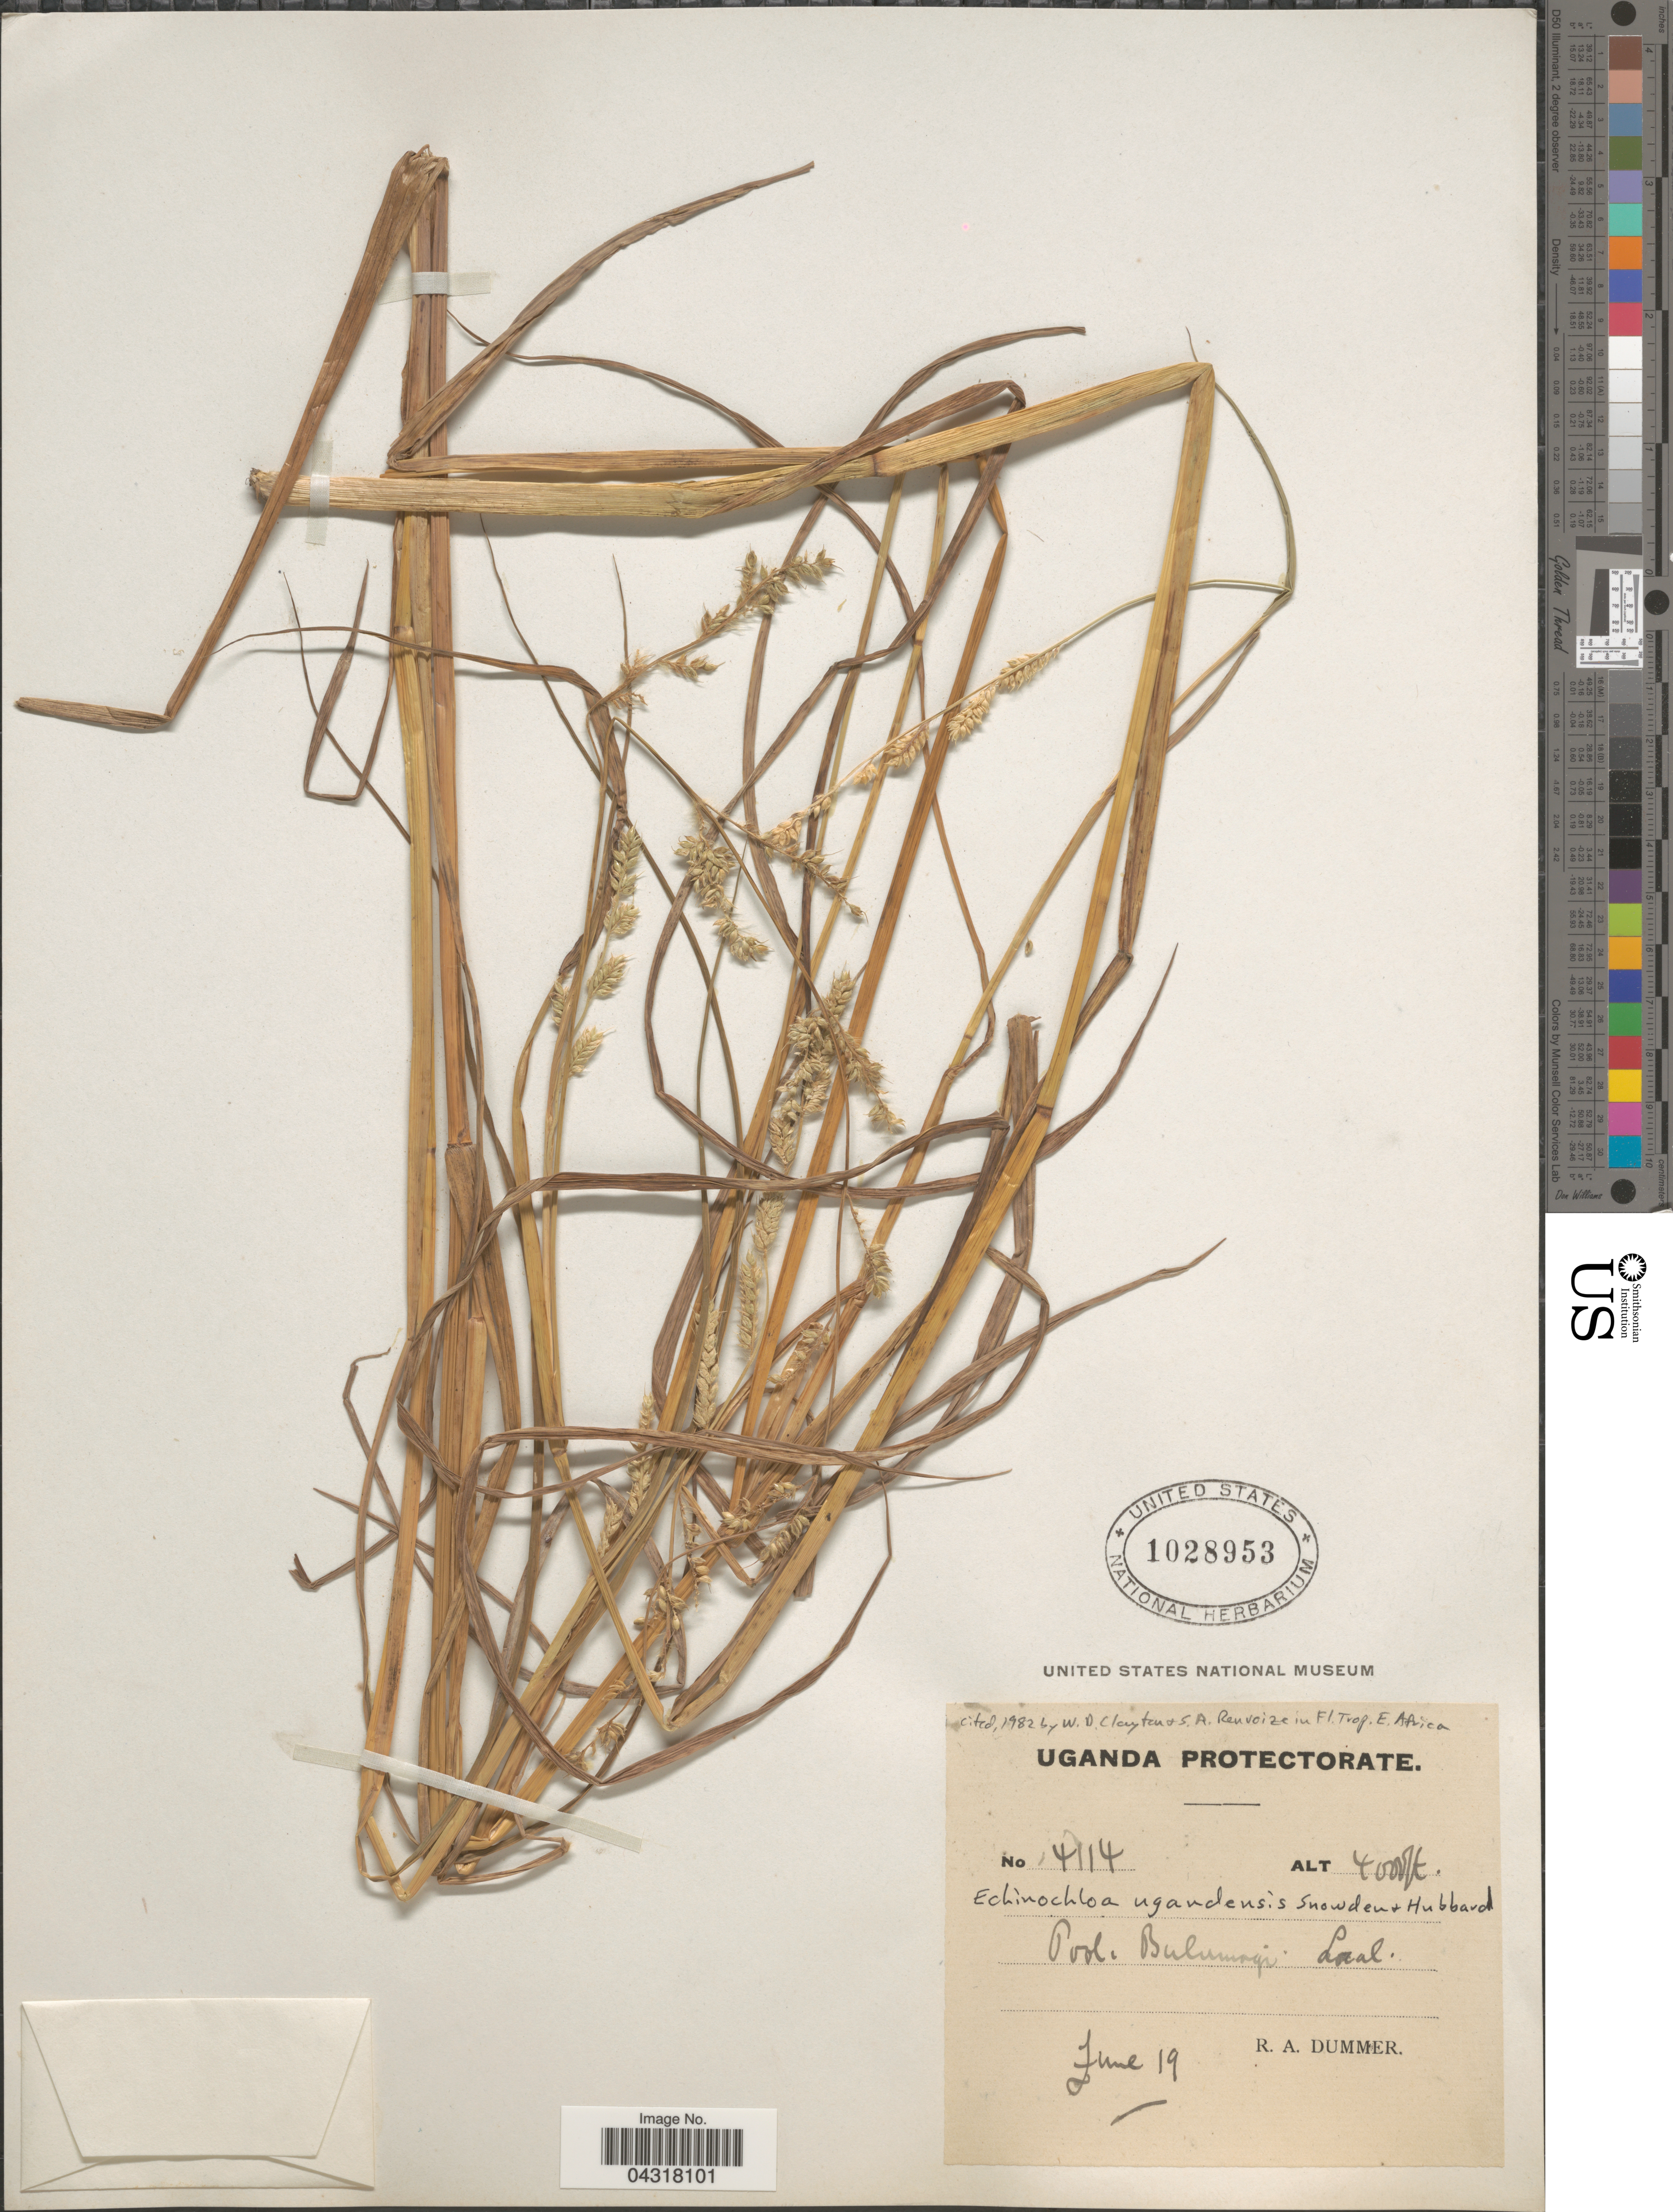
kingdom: Plantae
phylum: Tracheophyta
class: Liliopsida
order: Poales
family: Poaceae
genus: Echinochloa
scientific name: Echinochloa ugandensis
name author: Snowden & C. E. Hubb.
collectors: R. Dümmer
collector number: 4114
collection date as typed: Transcribed d/m/y: /6/19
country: Uganda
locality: Uganda Protectorate. Pool. Bulumagi.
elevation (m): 1219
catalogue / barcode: US 1028953